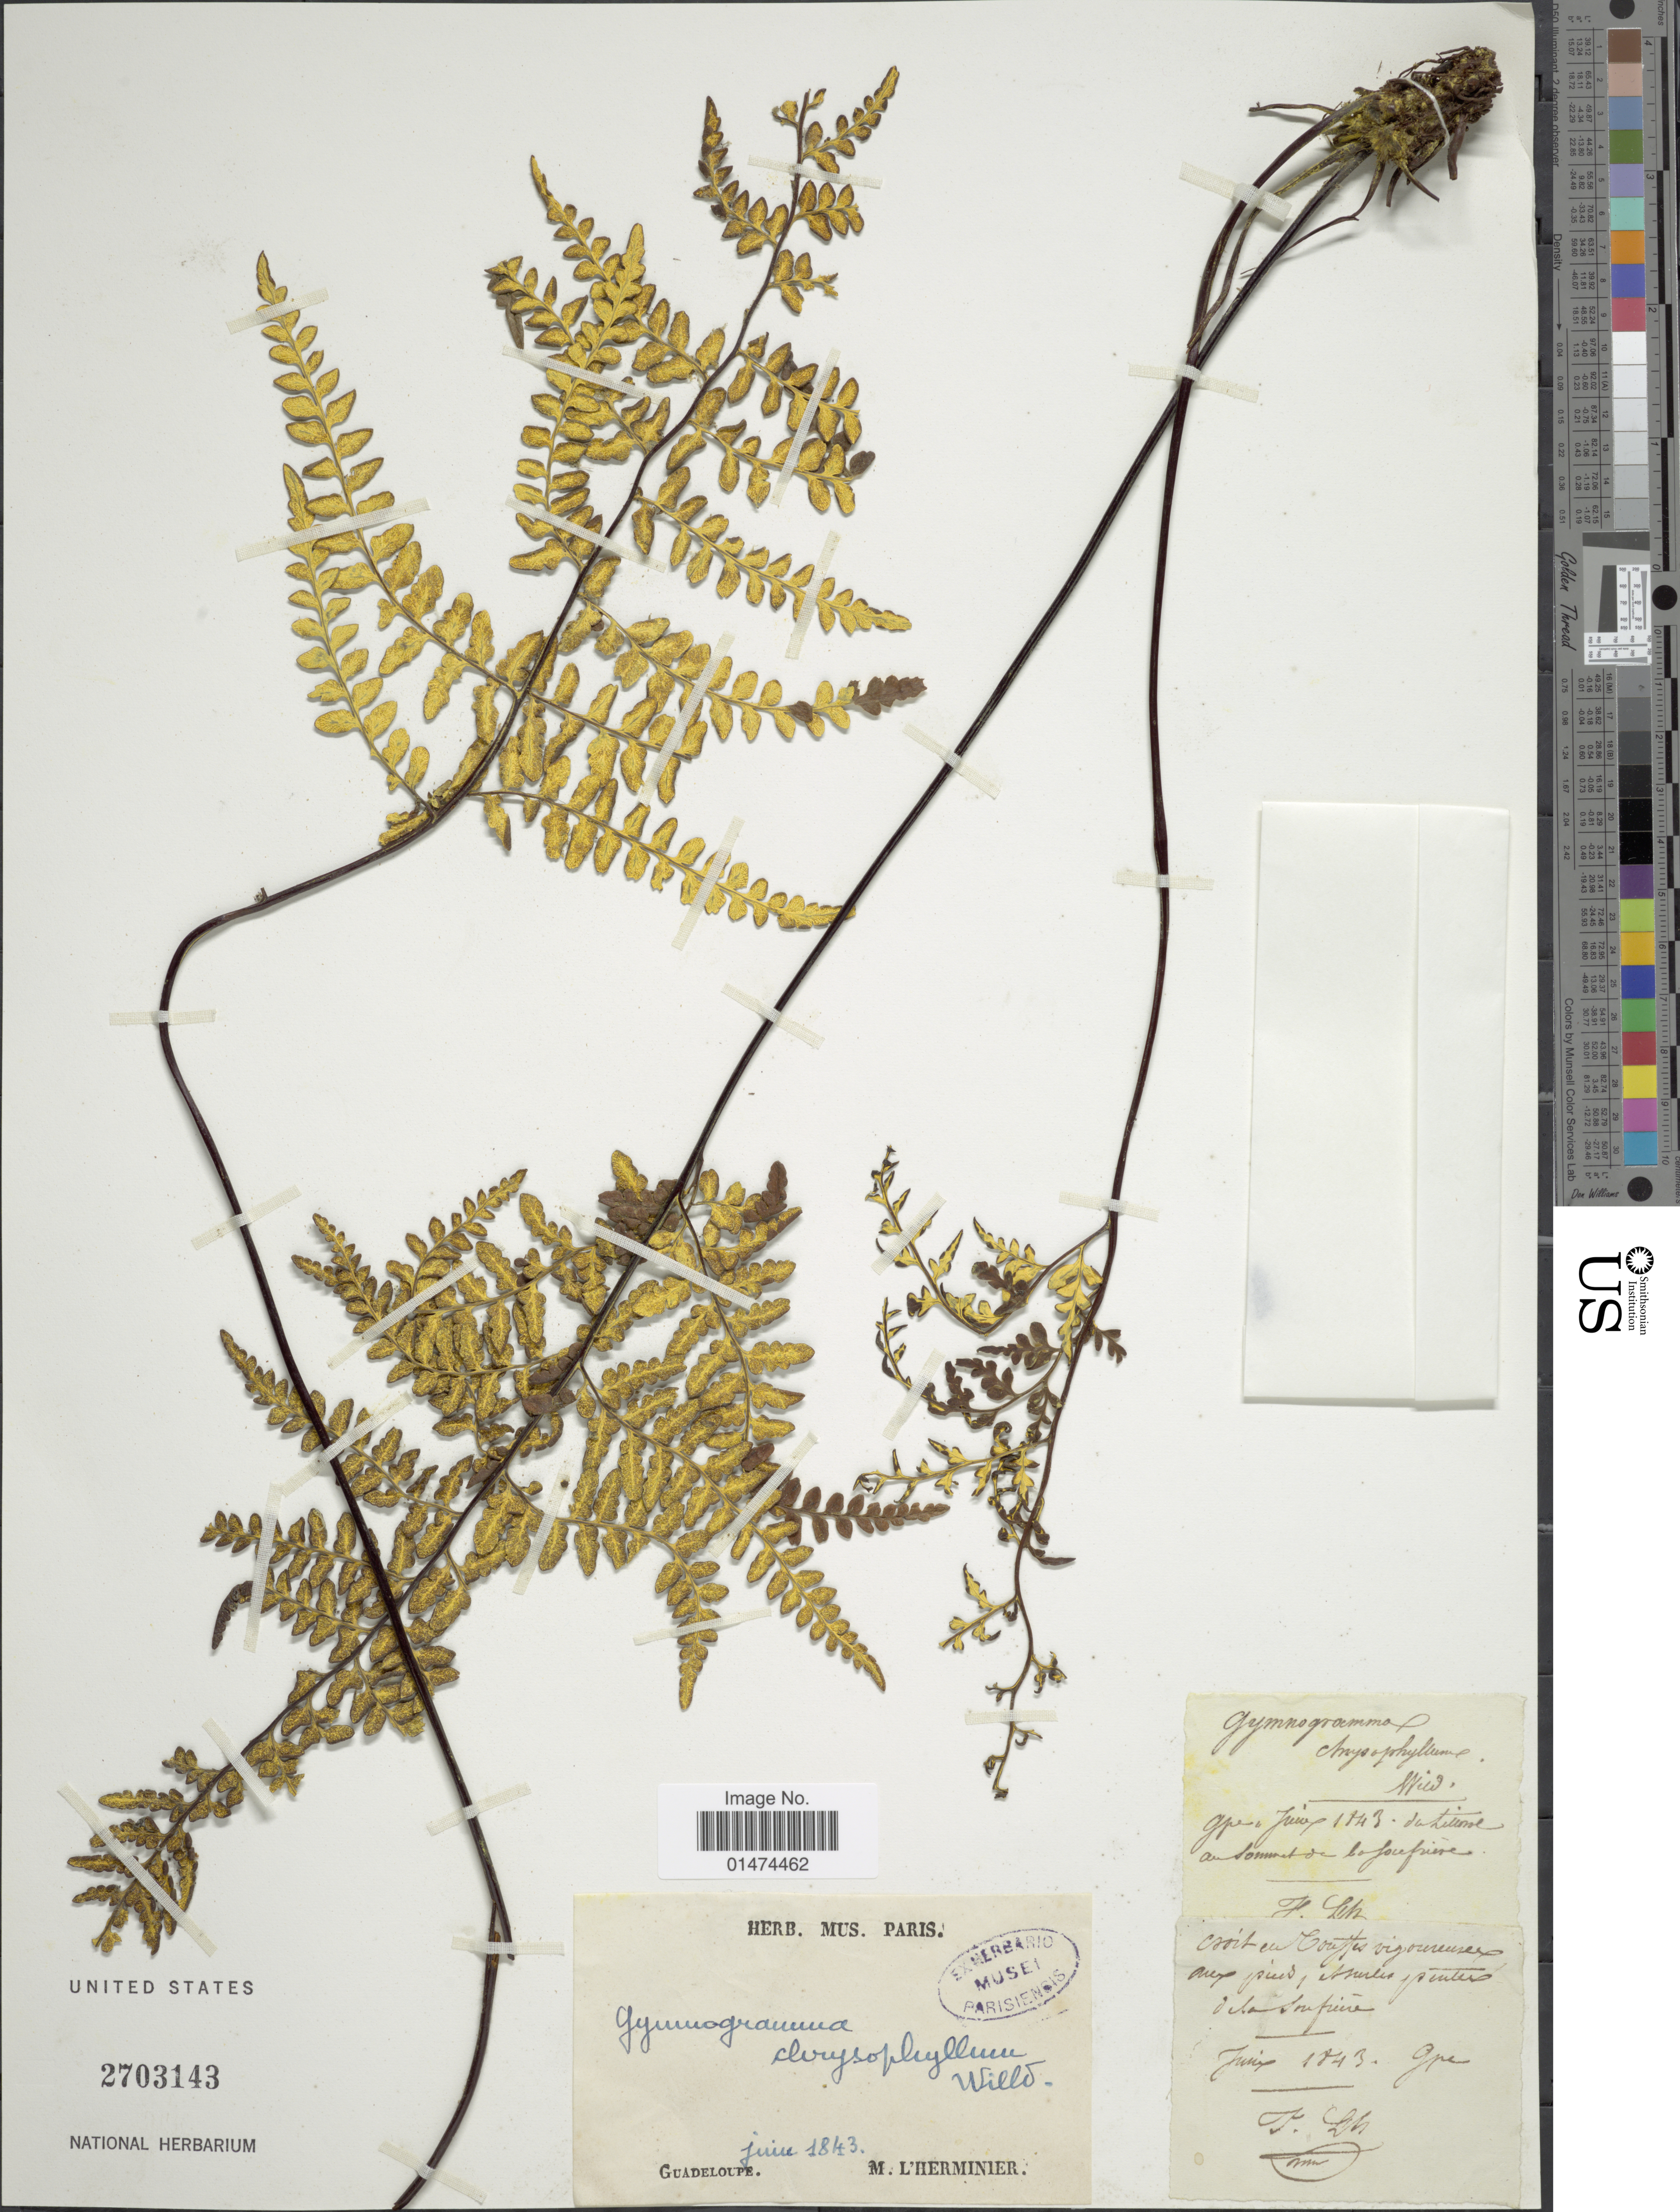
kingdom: Plantae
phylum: Tracheophyta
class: Polypodiopsida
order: Polypodiales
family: Pteridaceae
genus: Pityrogramma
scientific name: Pityrogramma chrysophylla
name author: (Sw.) Link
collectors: M. L'Herminier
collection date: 1843-06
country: Guadeloupe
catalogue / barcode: US 2703143